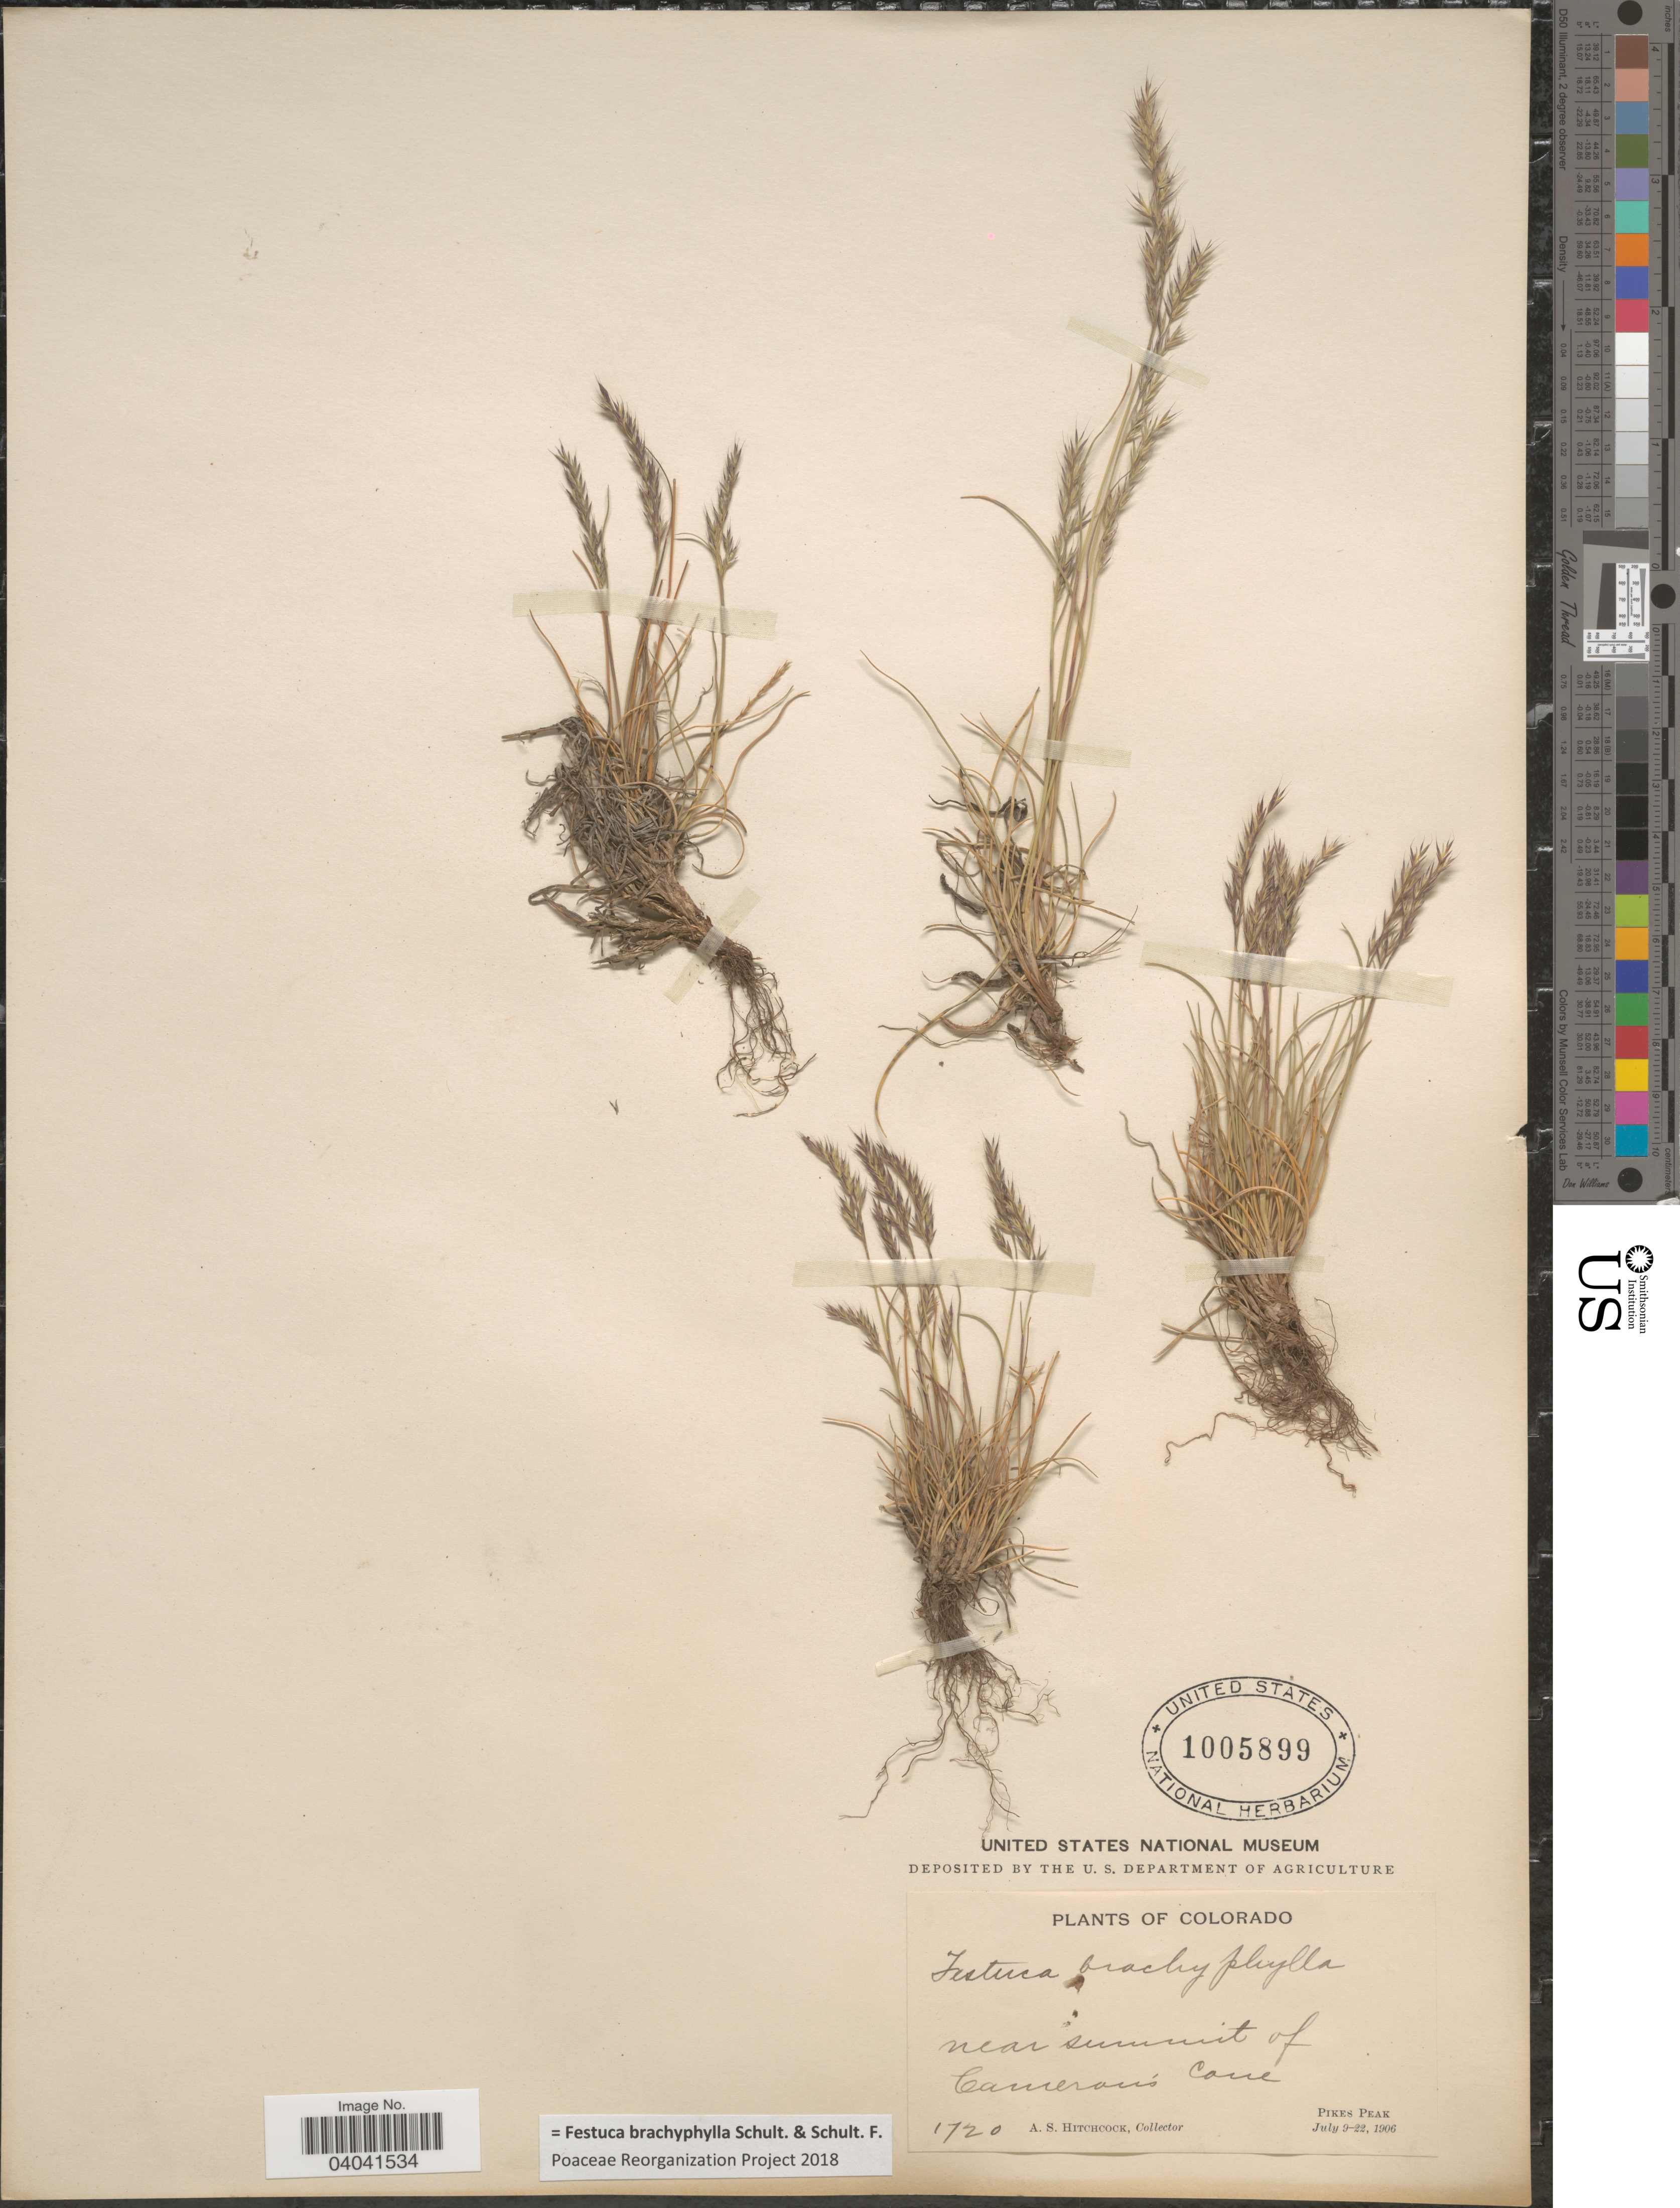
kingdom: Plantae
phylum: Tracheophyta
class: Liliopsida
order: Poales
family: Poaceae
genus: Festuca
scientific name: Festuca brachyphylla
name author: Schult. & Schult. f.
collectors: A. S. Hitchcock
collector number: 1720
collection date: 1906-07-09/1906-07-22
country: United States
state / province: Colorado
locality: Near summit of Cameron's Cone. Pikes Peak.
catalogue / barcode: US 1005899